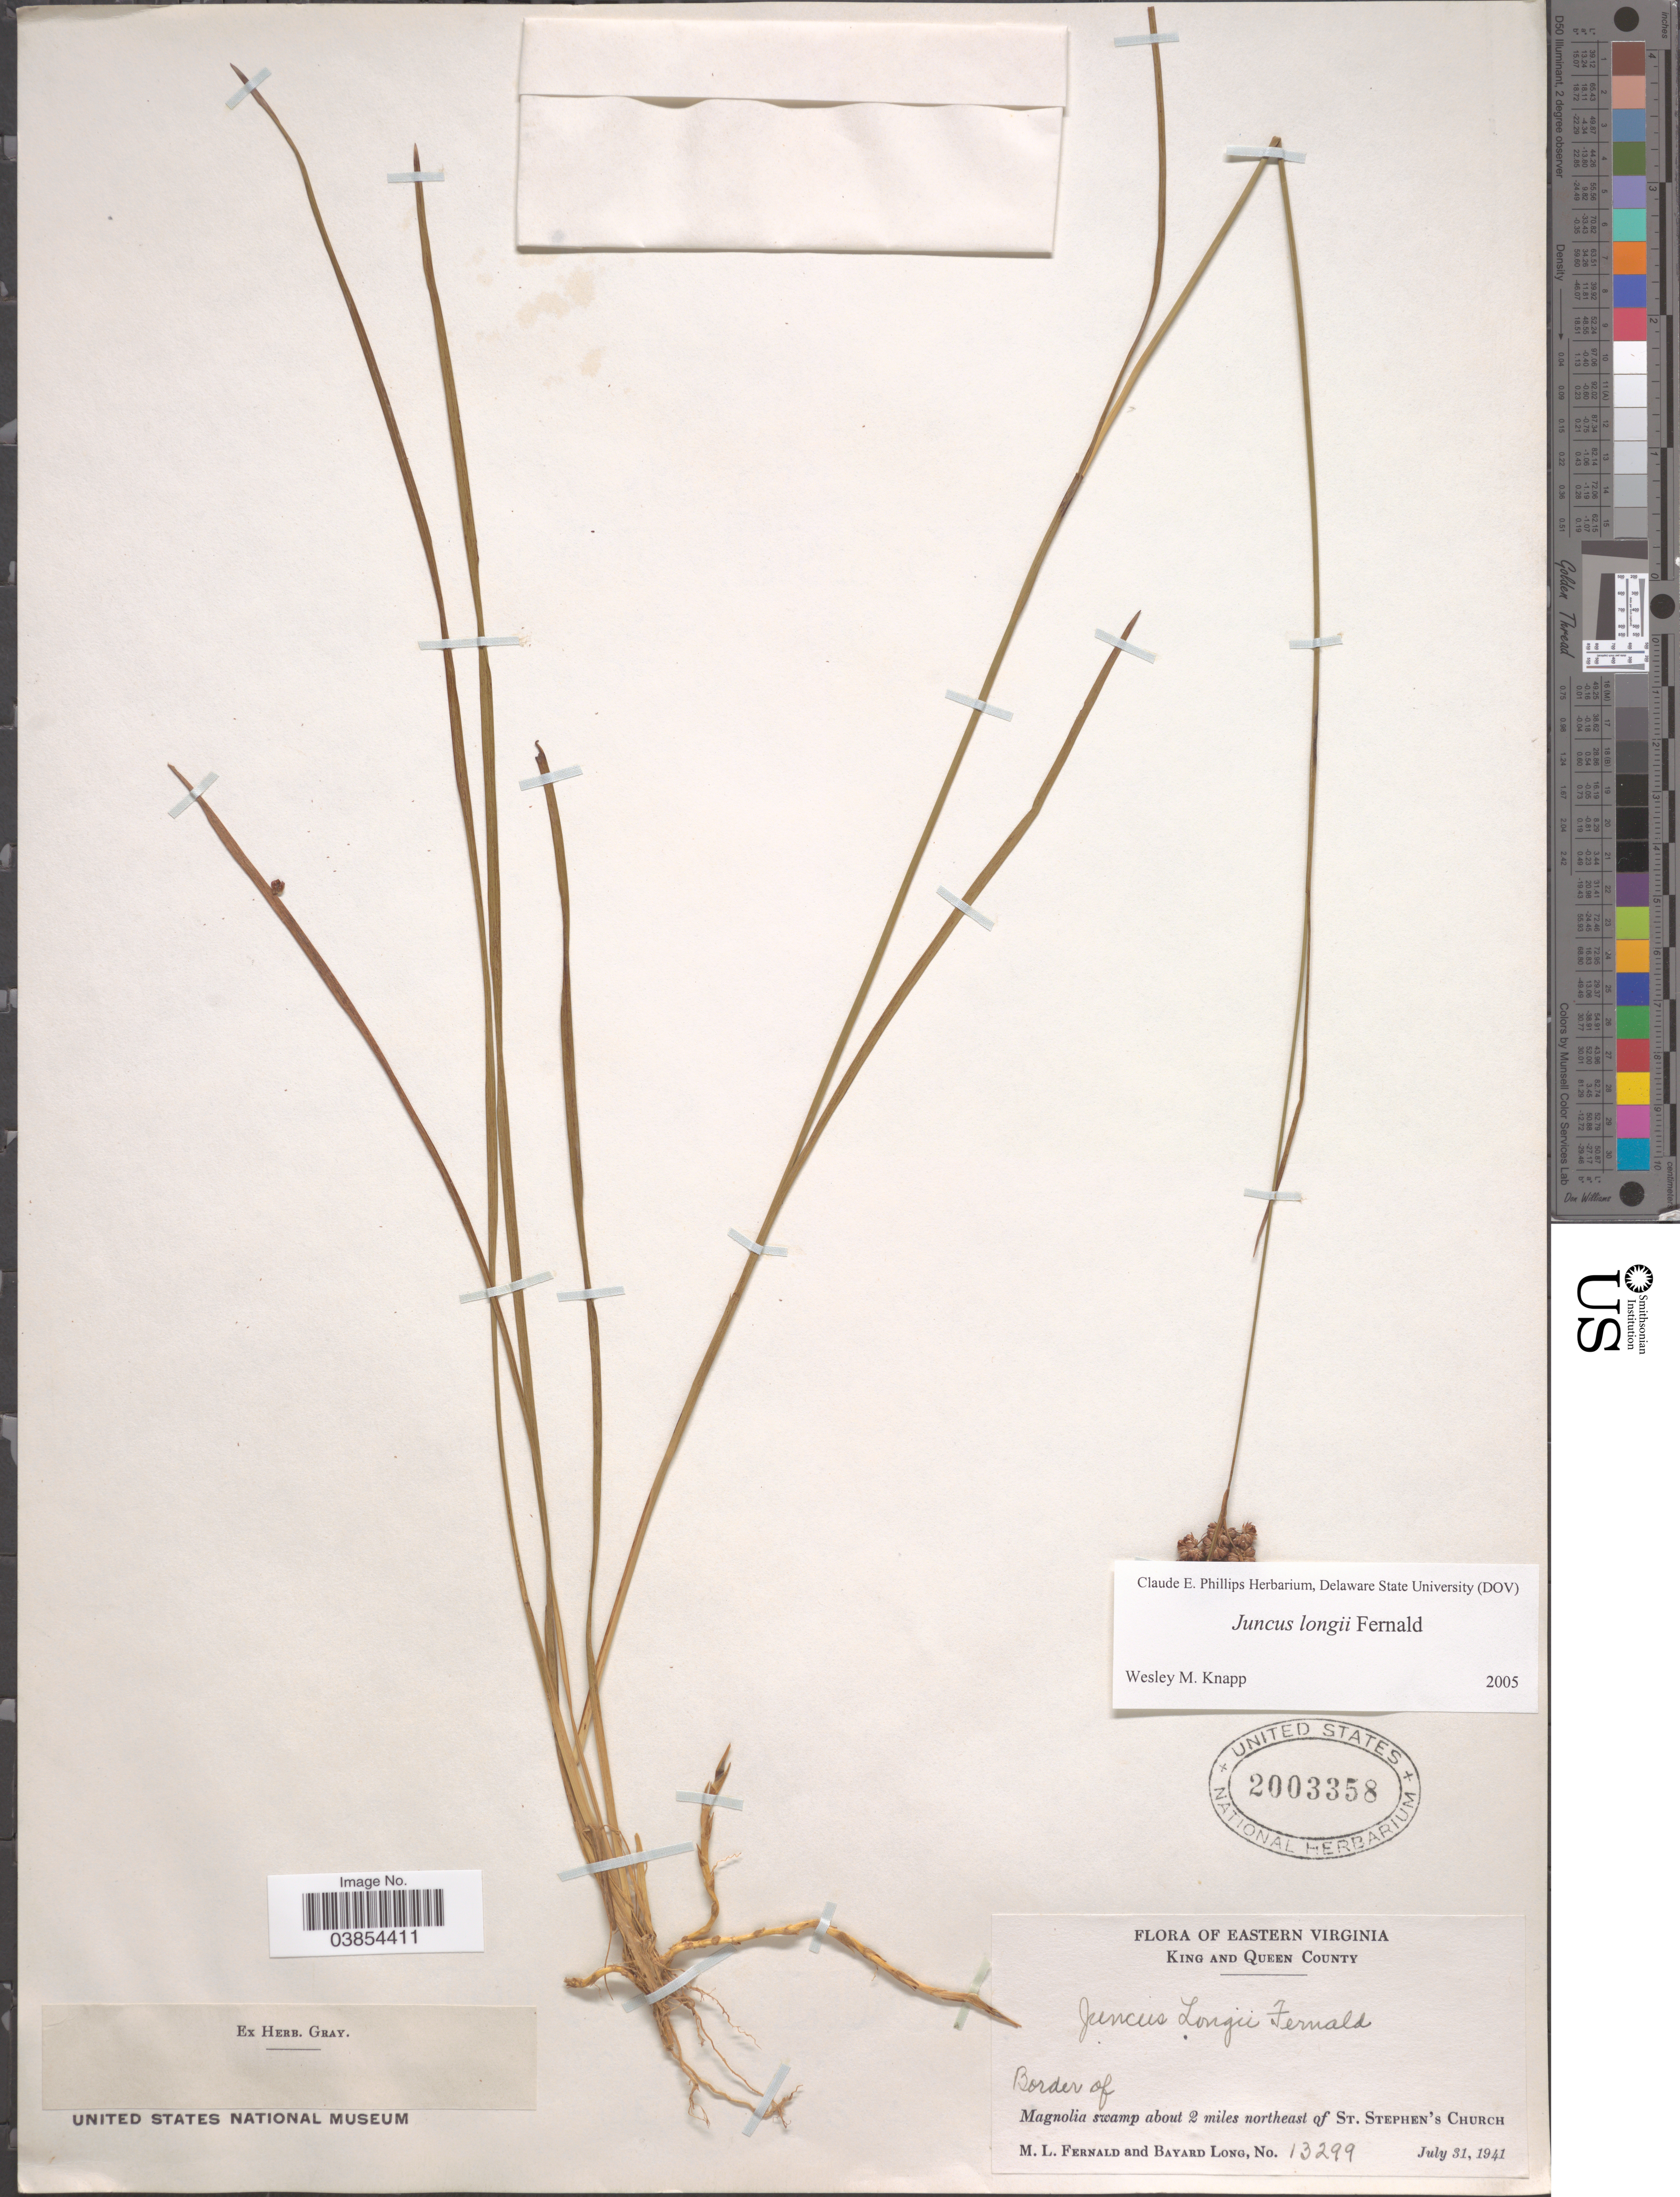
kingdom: Plantae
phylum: Tracheophyta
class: Liliopsida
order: Poales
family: Juncaceae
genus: Juncus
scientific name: Juncus longii Fernald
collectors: M. L. Fernald & B. Long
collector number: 13299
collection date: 1941-07-31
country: United States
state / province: Virginia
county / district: King and Queen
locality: Eastern Virginia, King and Queen County. Border of Magnolia swamp about 2 miles northeast of St. Stephen's Church.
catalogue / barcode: US 2003358